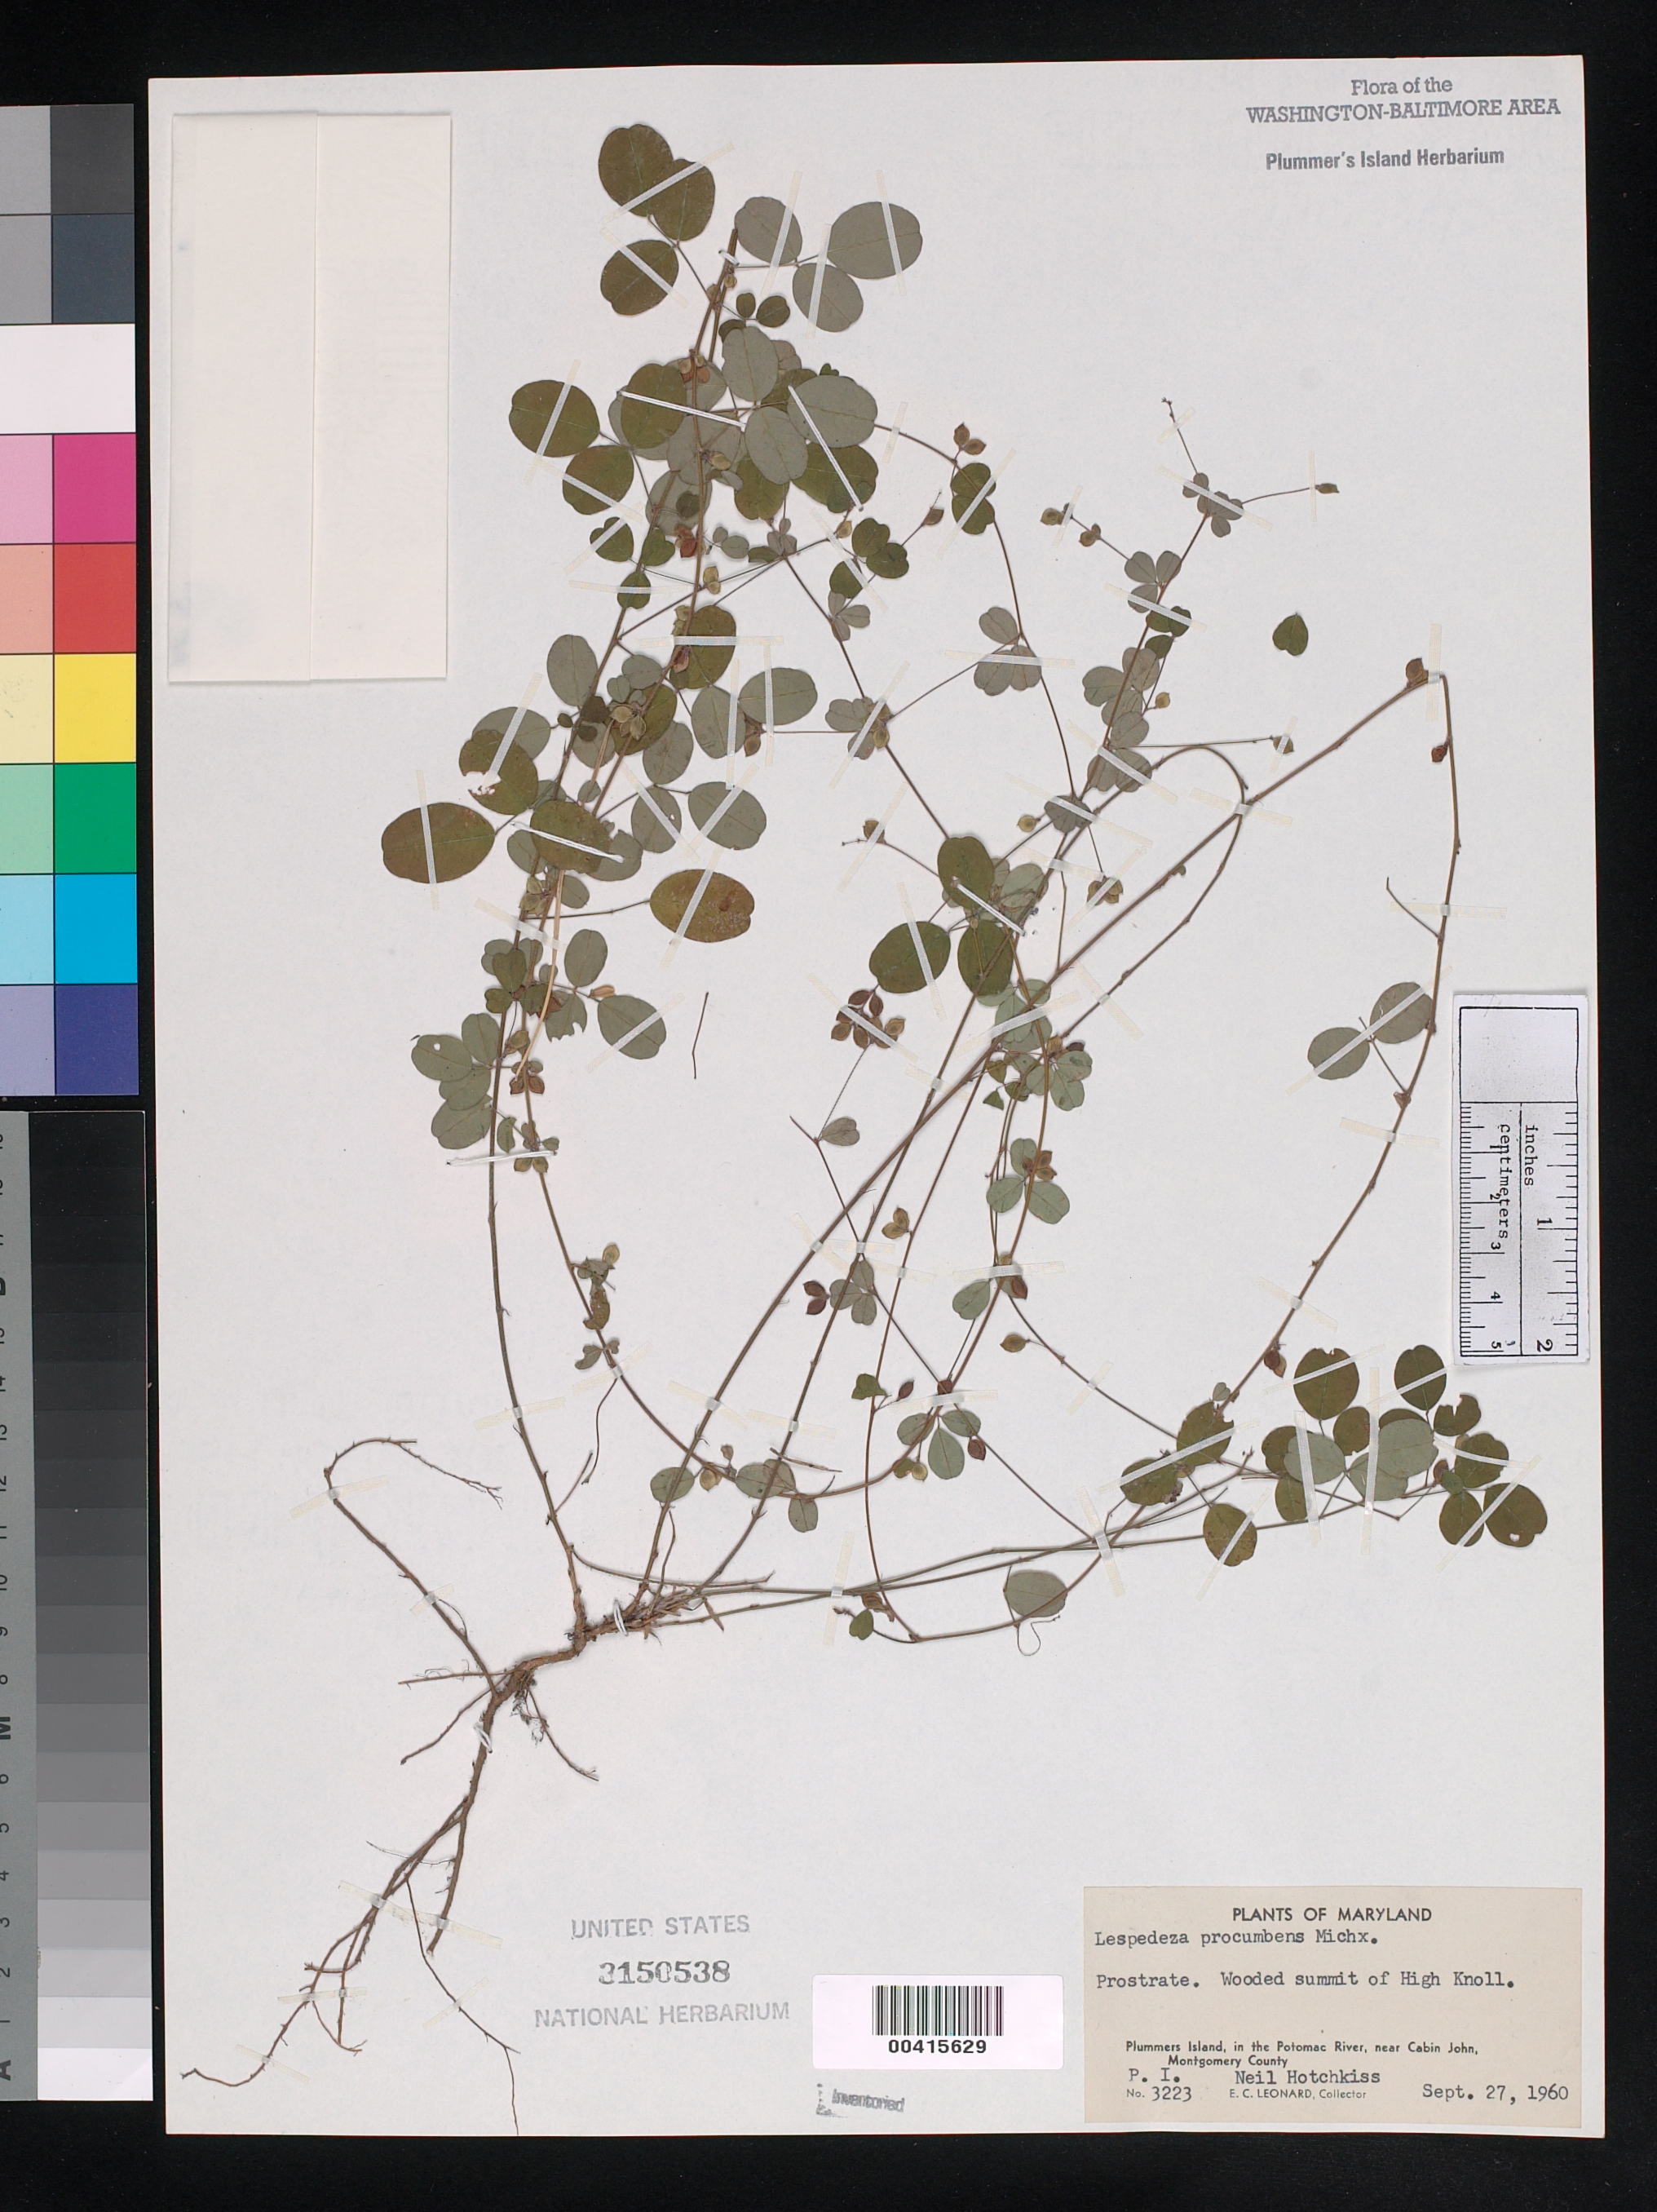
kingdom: Plantae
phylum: Tracheophyta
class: Magnoliopsida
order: Fabales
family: Fabaceae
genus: Lespedeza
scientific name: Lespedeza procumbens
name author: Michx.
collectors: E. C. Leonard & N. Hotchkiss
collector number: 3223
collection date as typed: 27 Sep 1960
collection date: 1960-09-27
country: United States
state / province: Maryland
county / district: Montgomery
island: Plummers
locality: Plummer's Island; wooded summit of High knoll C. & O. Canal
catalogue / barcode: US 3150538